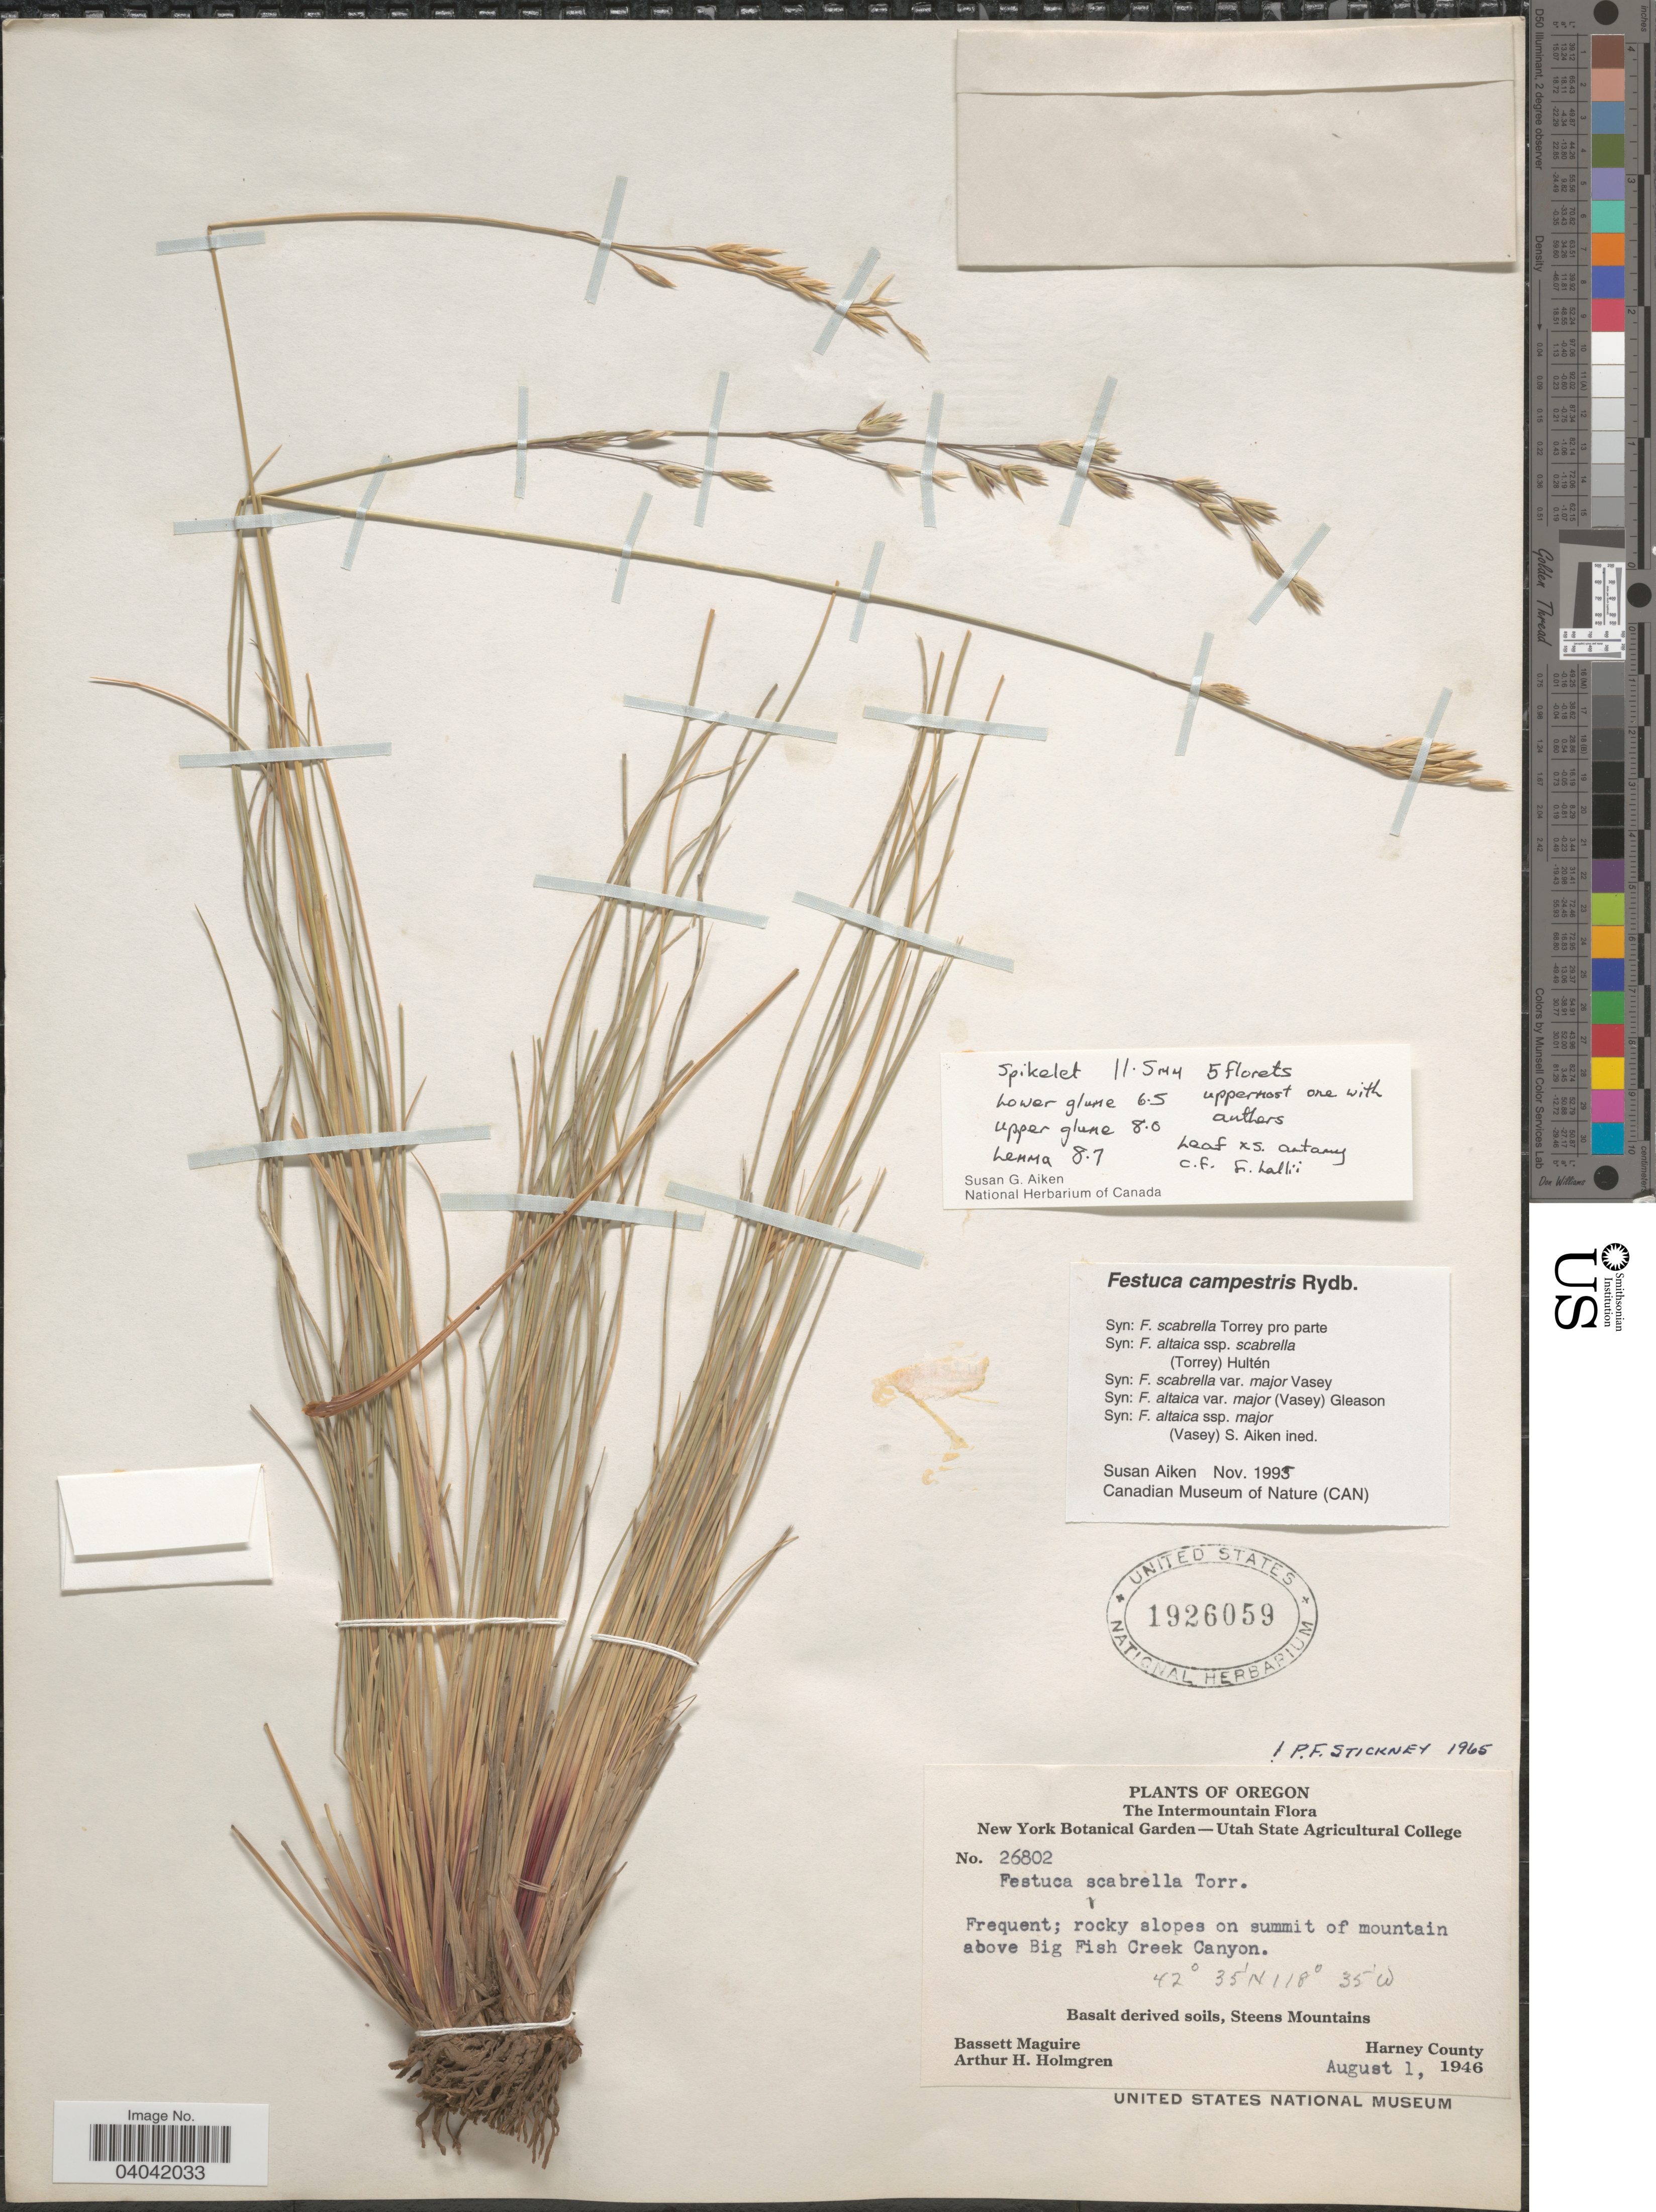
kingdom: Plantae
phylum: Tracheophyta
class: Liliopsida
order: Poales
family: Poaceae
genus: Festuca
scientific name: Festuca campestris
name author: Rydb.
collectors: B. Maguire & A. H. Holmgren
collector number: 26802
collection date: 1946-08-01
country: United States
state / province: Oregon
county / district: Harney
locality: The Intermountain. Summit of mountain above Big Fish Creek Canyon. Steens Mountains. Harney County.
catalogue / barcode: US 1926059